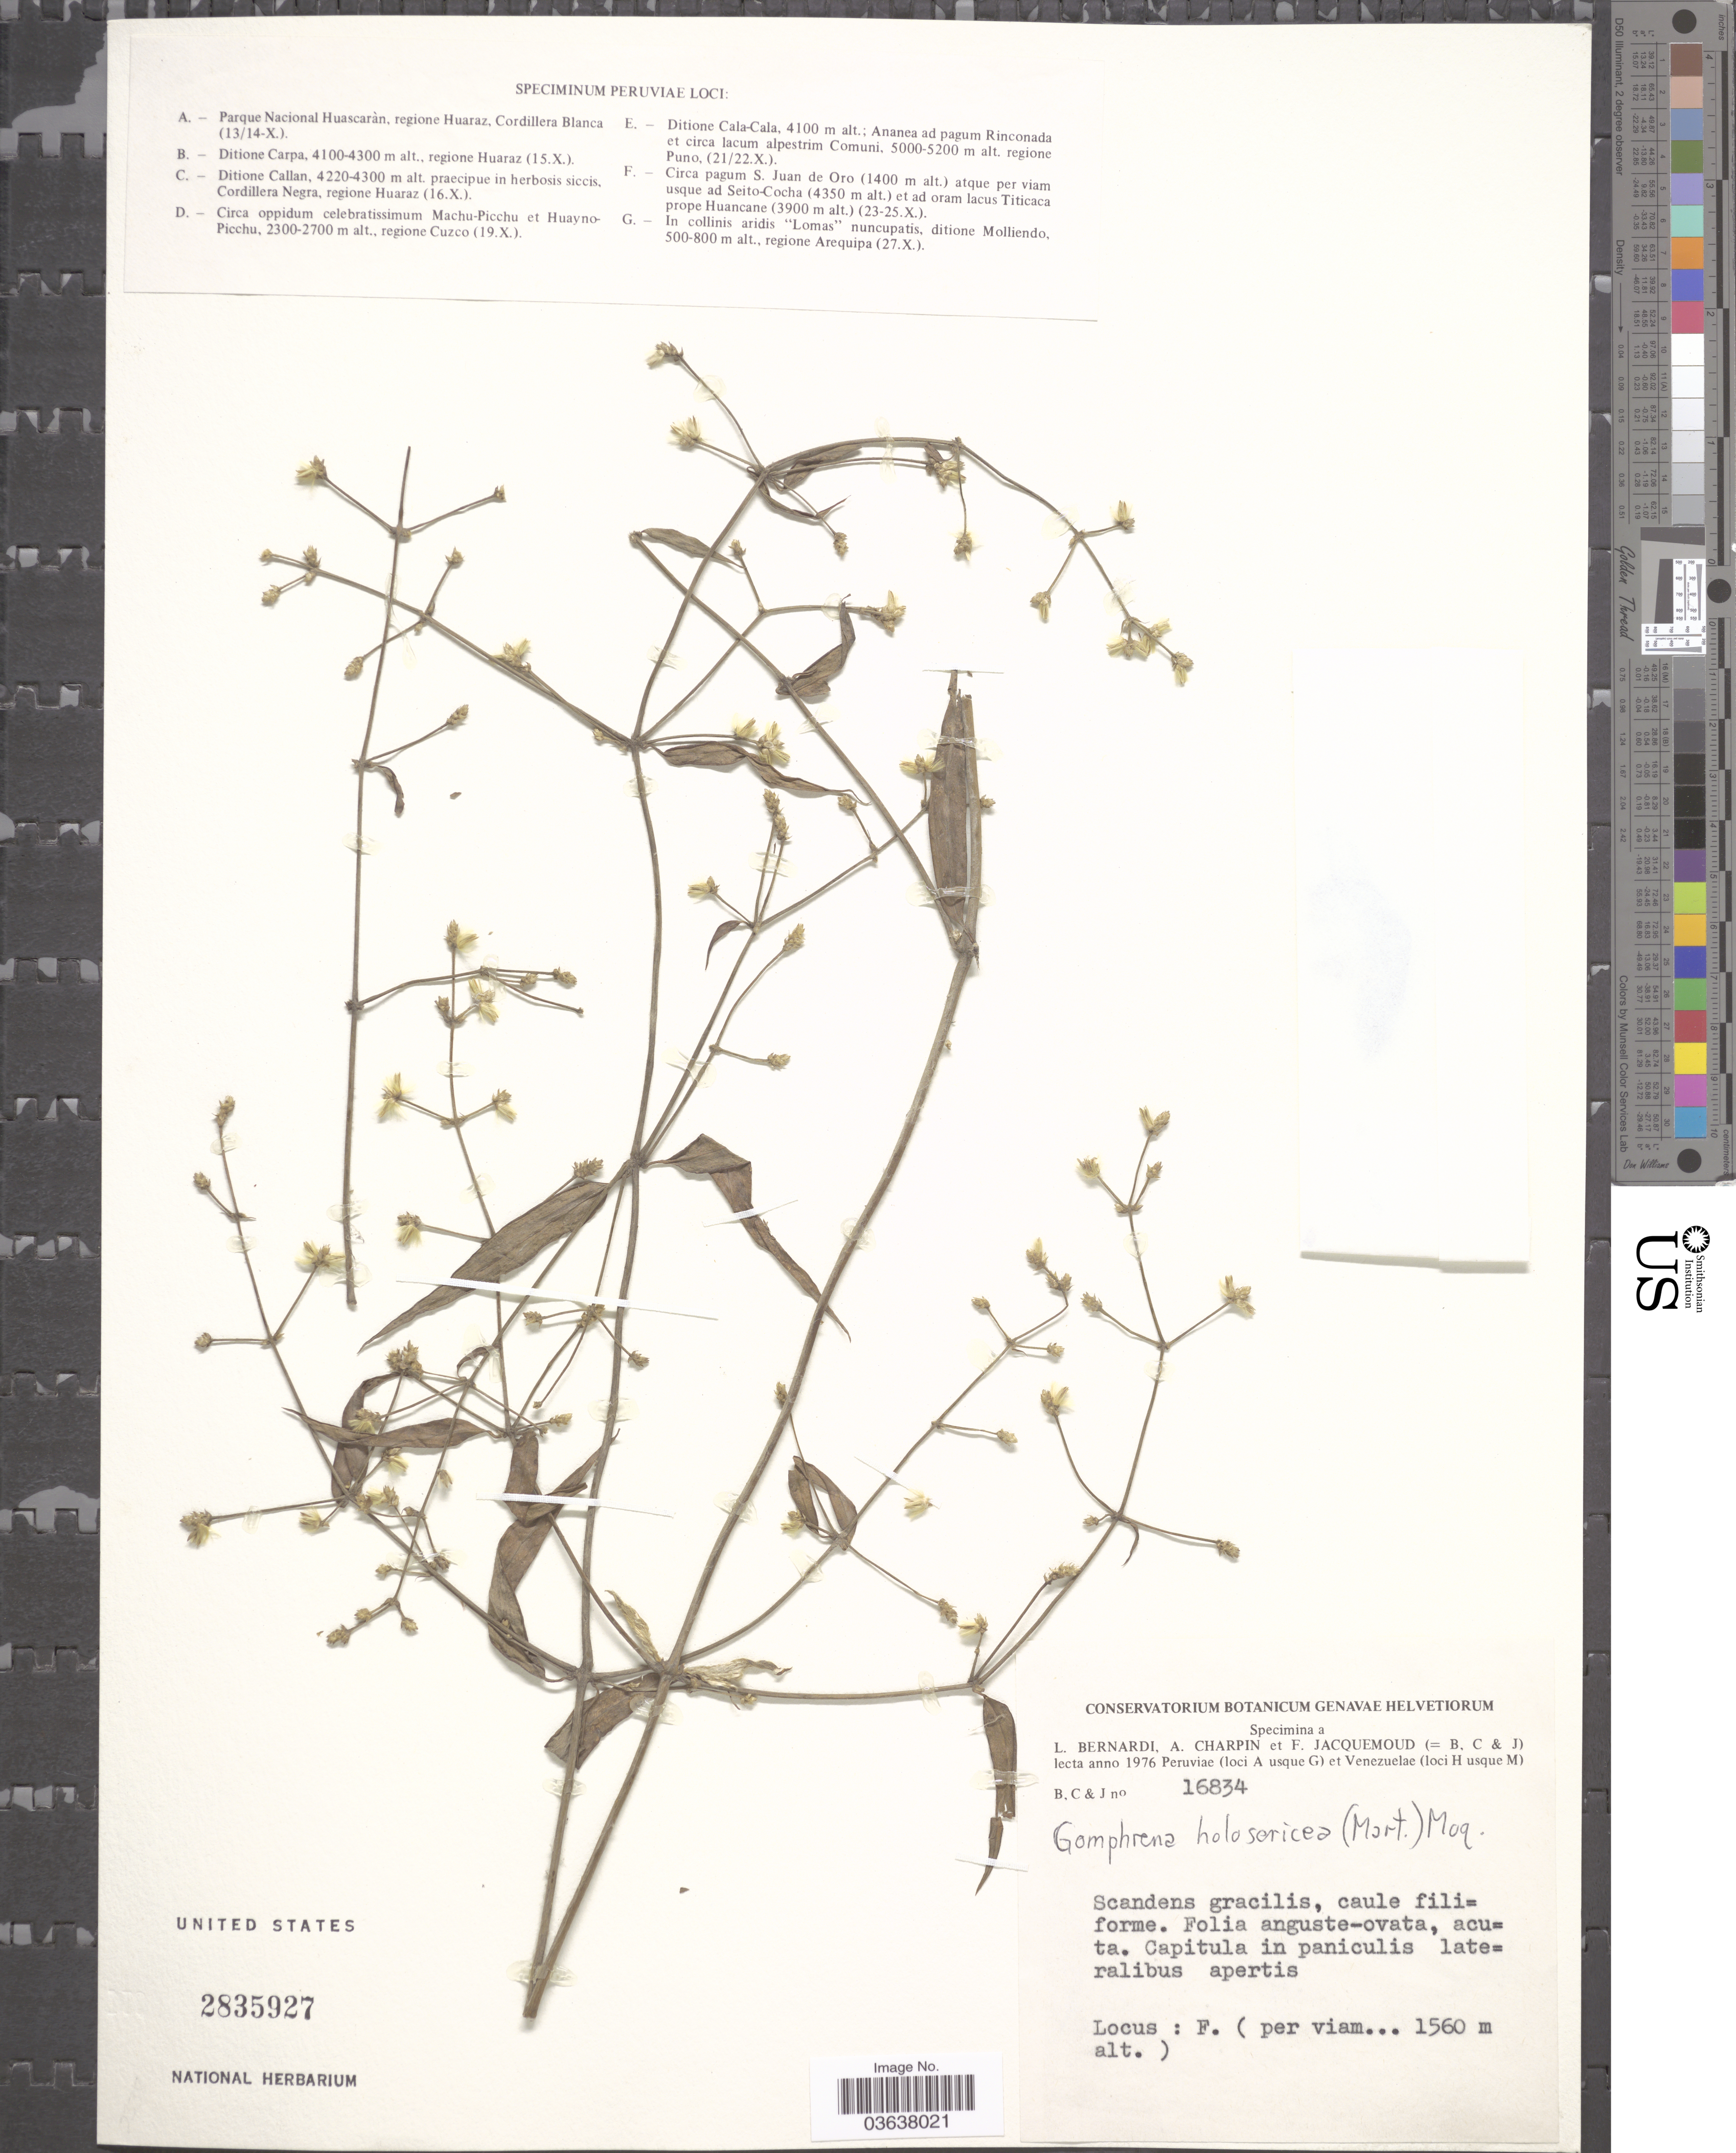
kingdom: Plantae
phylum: Tracheophyta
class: Magnoliopsida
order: Caryophyllales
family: Amaranthaceae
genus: Gomphrena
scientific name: Gomphrena holosericea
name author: (Mart.) Moq.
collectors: L. Bernardi, A. Charpin & F. Jacquemoud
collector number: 16834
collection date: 1976-10-23/1976-10-25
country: Peru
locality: Circa pagum S. Juan de Oro atque per viam usque ad Seito-Cocha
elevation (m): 1560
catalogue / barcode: US 2835927